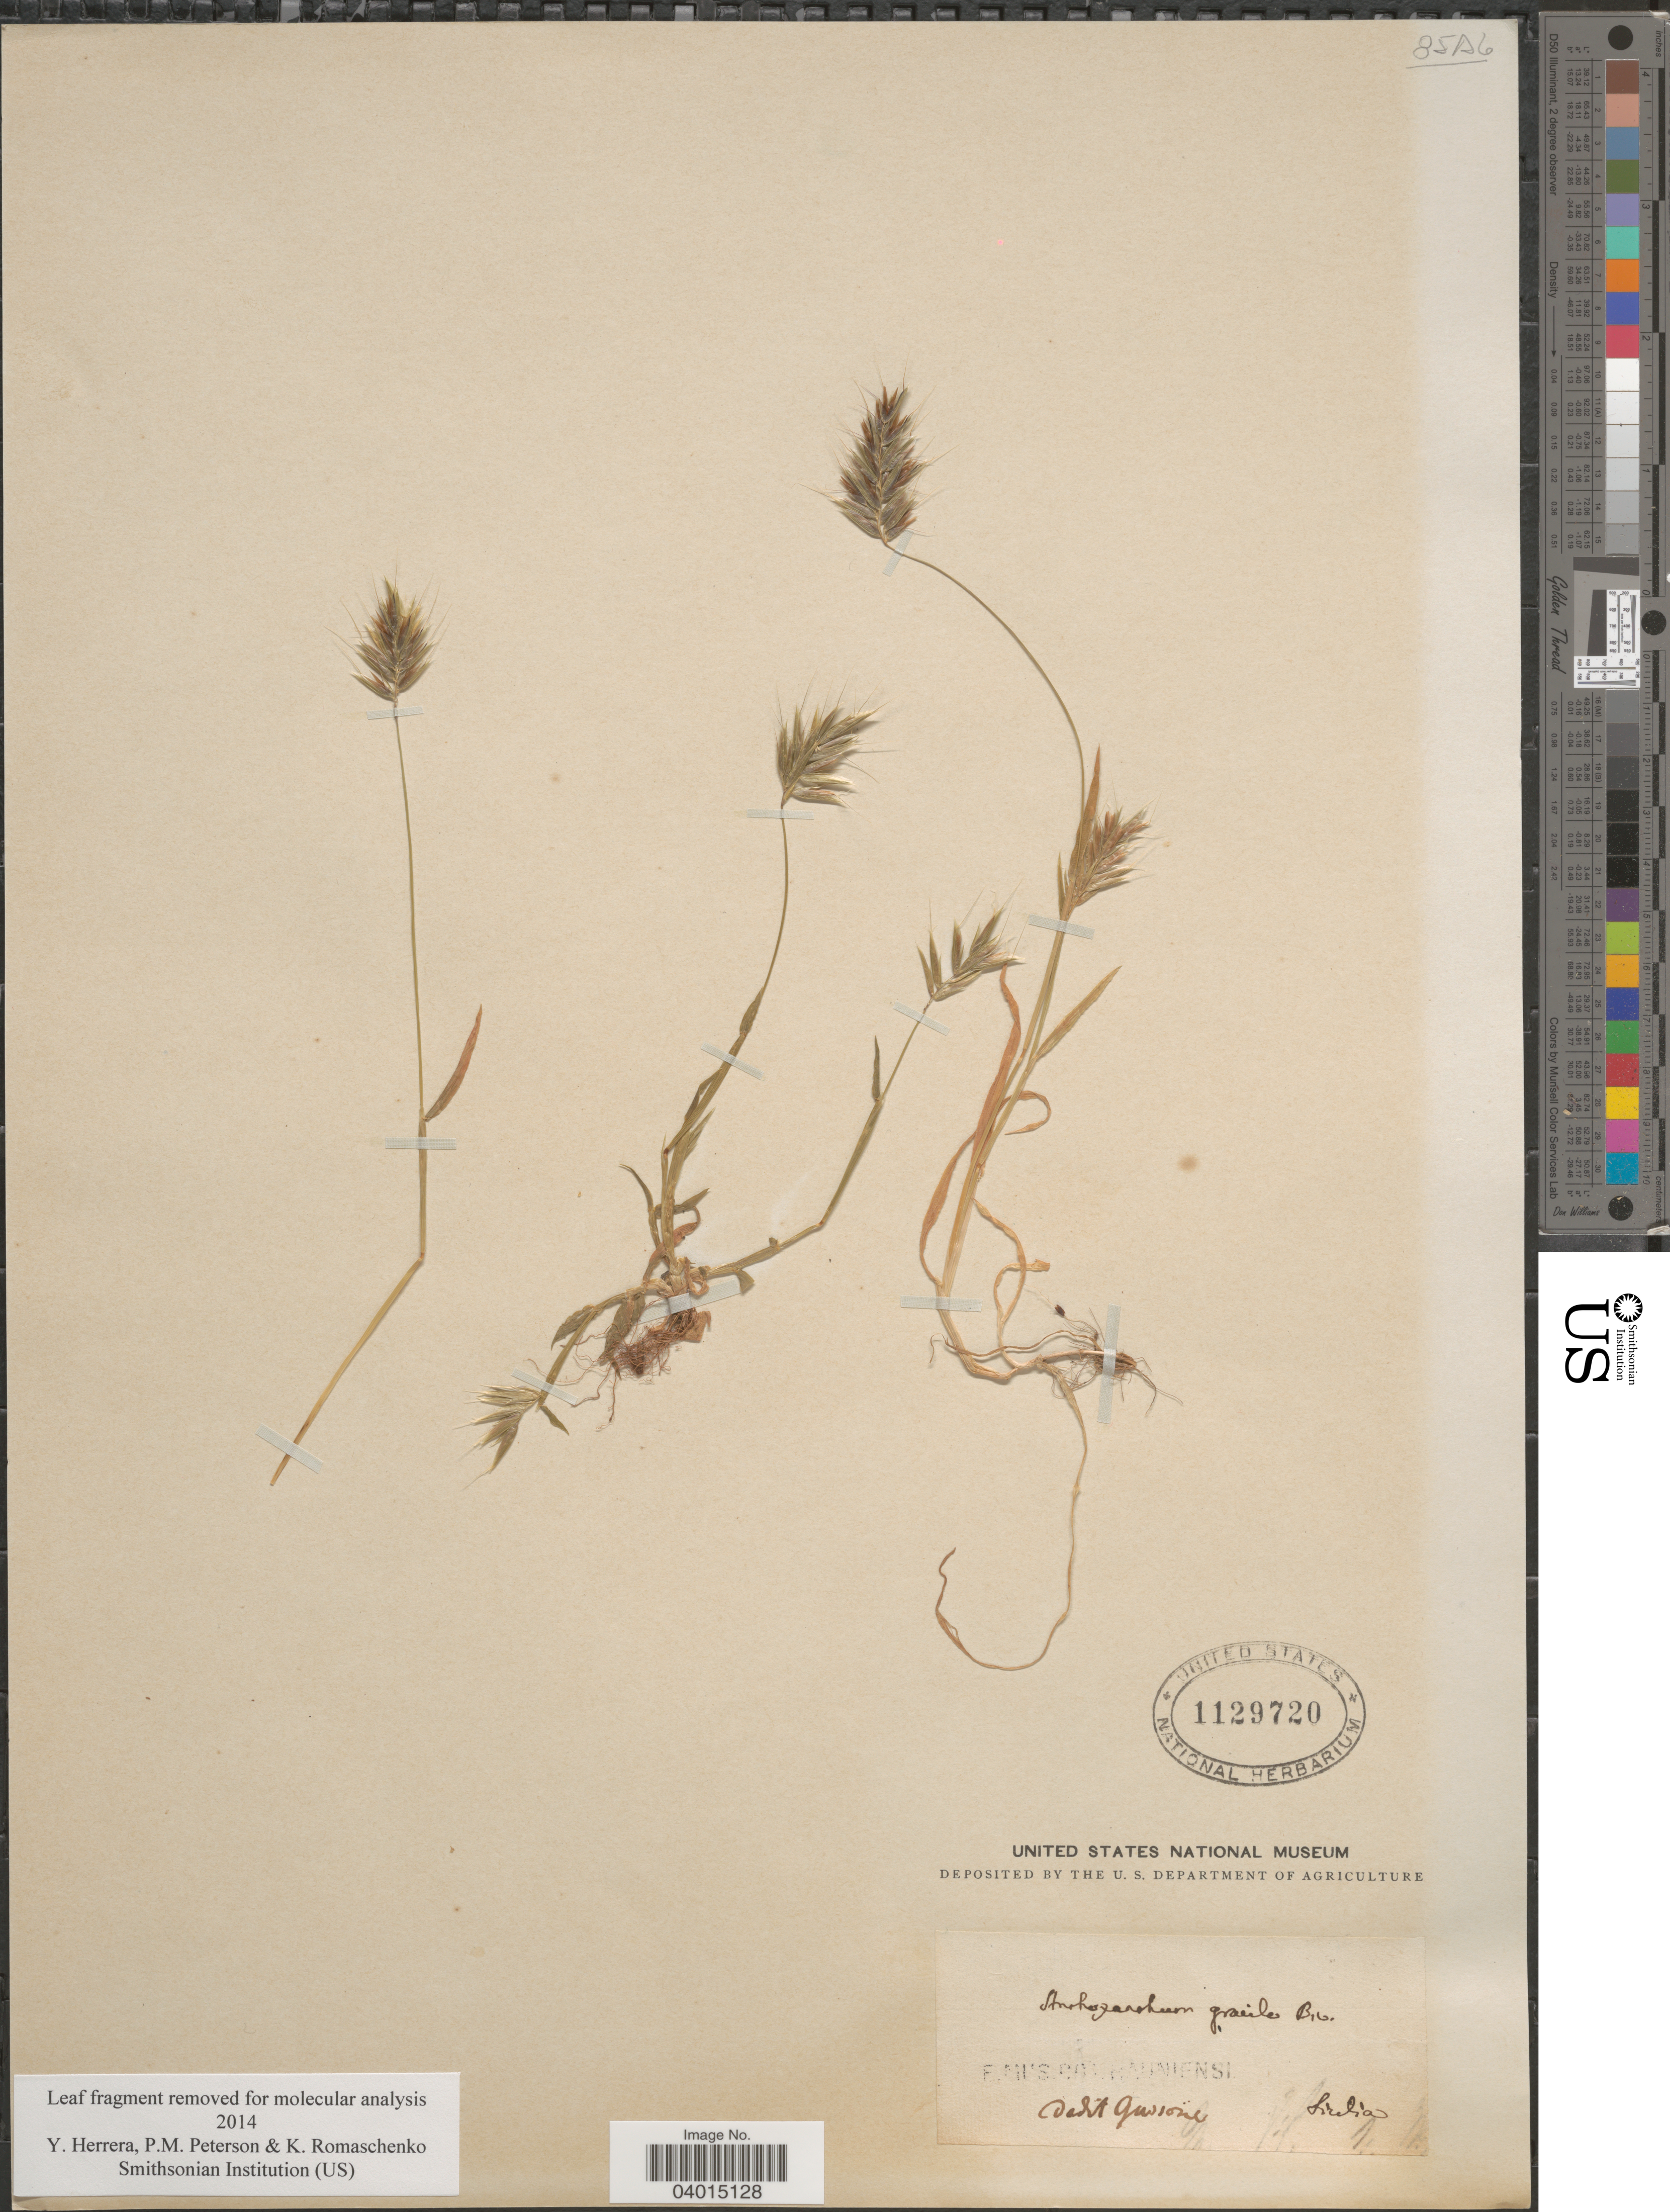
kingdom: Plantae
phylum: Tracheophyta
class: Liliopsida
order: Poales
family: Poaceae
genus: Anthoxanthum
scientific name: Anthoxanthum gracile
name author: Biv.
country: Italy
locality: Sicilia.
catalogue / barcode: US 1129720